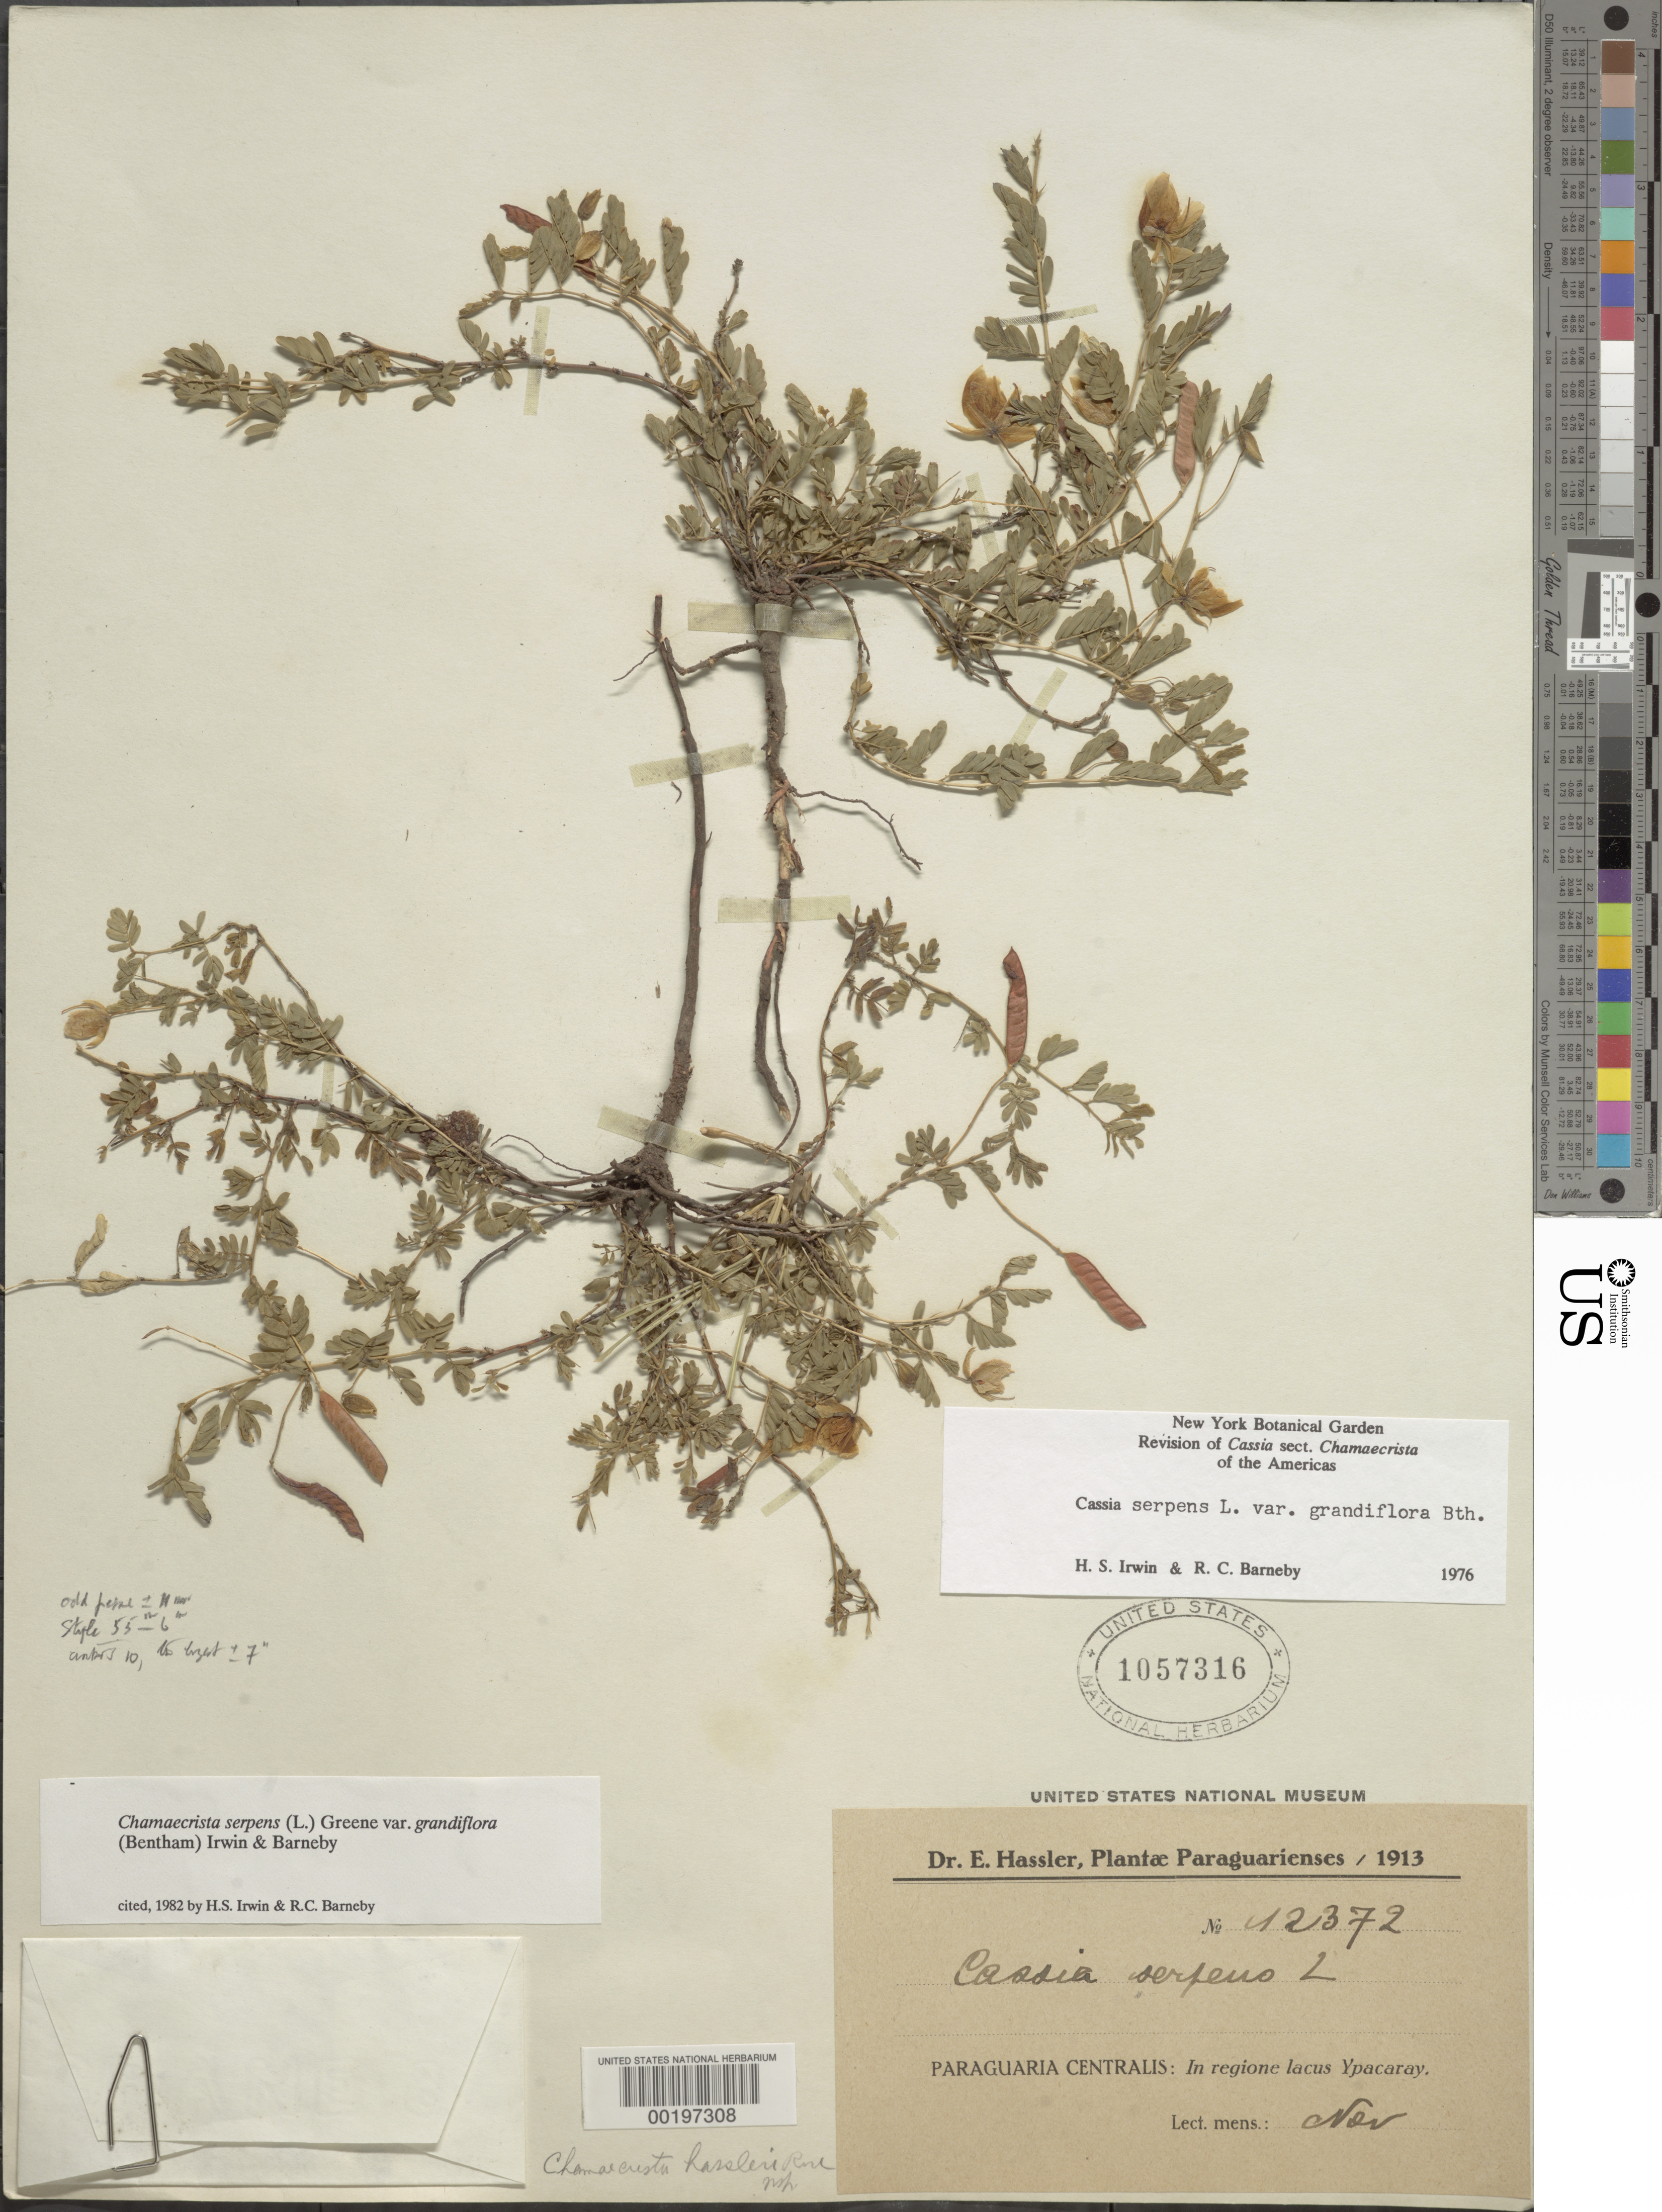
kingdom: Plantae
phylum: Tracheophyta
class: Magnoliopsida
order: Fabales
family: Fabaceae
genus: Chamaecrista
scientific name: Chamaecrista serpens var. grandiflora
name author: (Benth.) H.S. Irwin & Barneby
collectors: E. Hassler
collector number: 12372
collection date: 1913-11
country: Paraguay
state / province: Central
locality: In regione lacus Ypacaray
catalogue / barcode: US 1057316